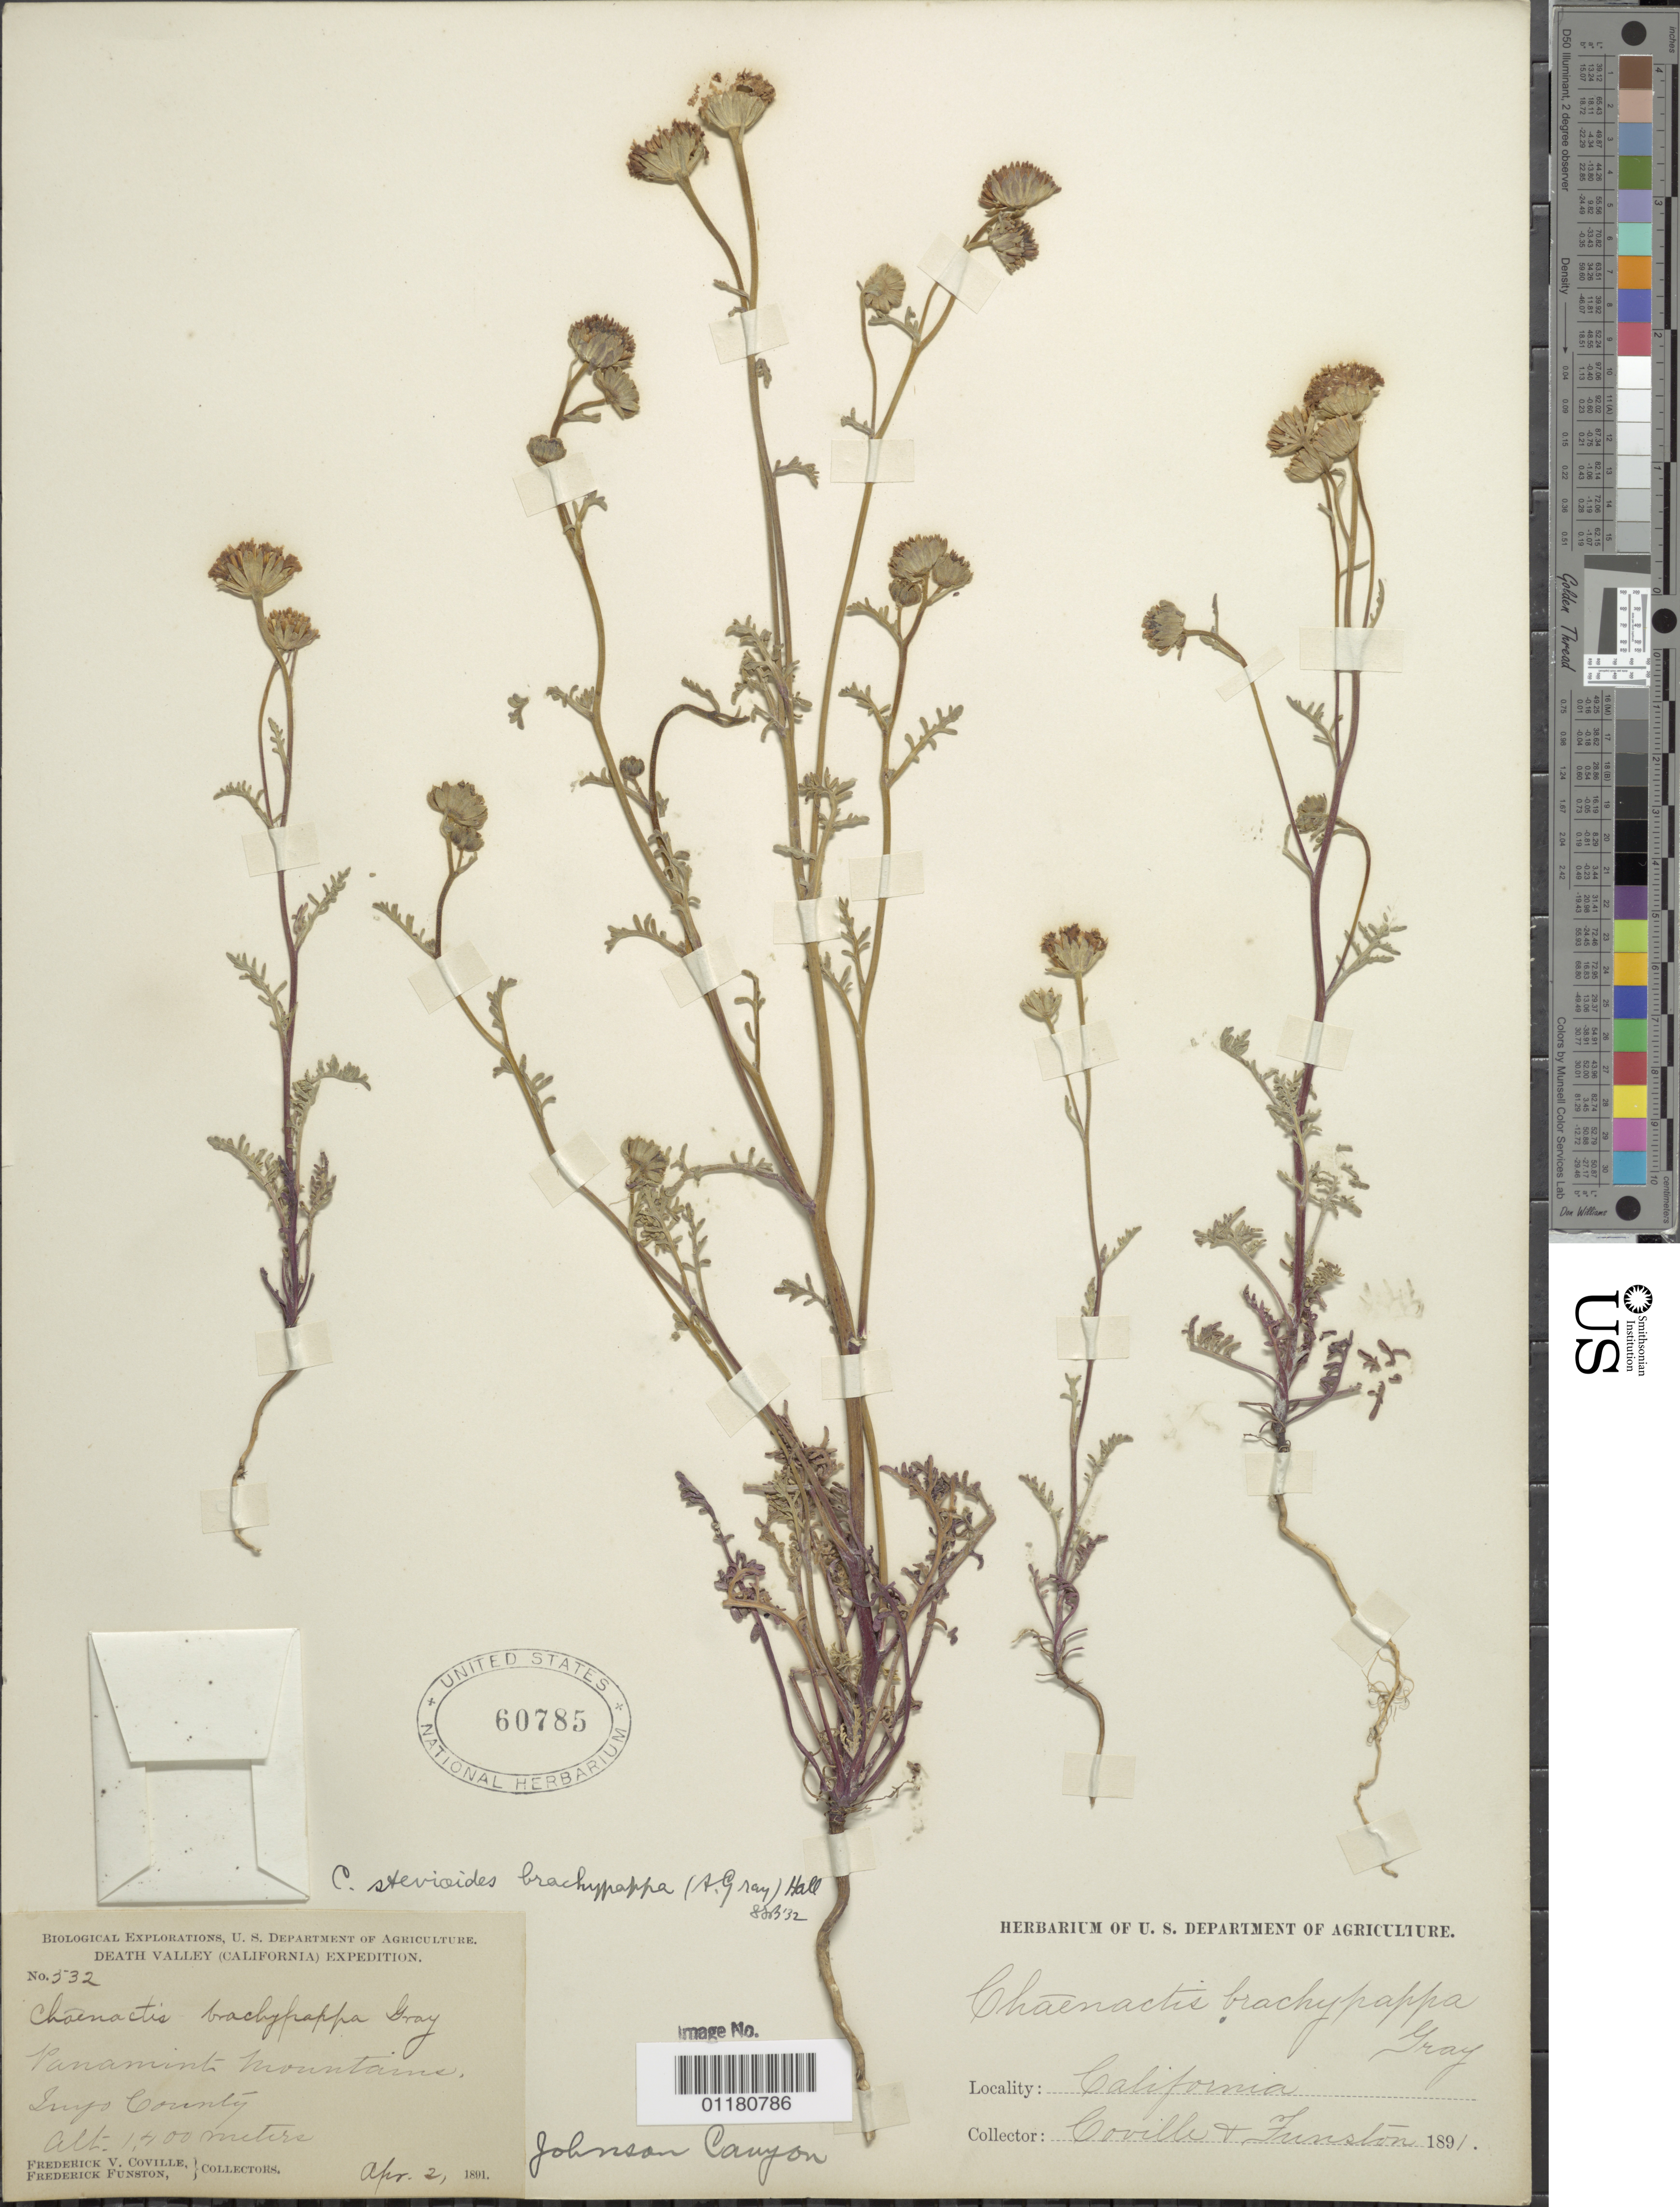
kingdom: Plantae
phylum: Tracheophyta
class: Magnoliopsida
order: Asterales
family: Asteraceae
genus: Chaenactis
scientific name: Chaenactis stevioides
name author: Hook. & Arn.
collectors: F. V. Coville & F. Funston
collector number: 532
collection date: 1891-04-02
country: United States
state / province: California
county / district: Inyo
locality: Panamint Mountains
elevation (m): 1400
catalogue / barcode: US 60785